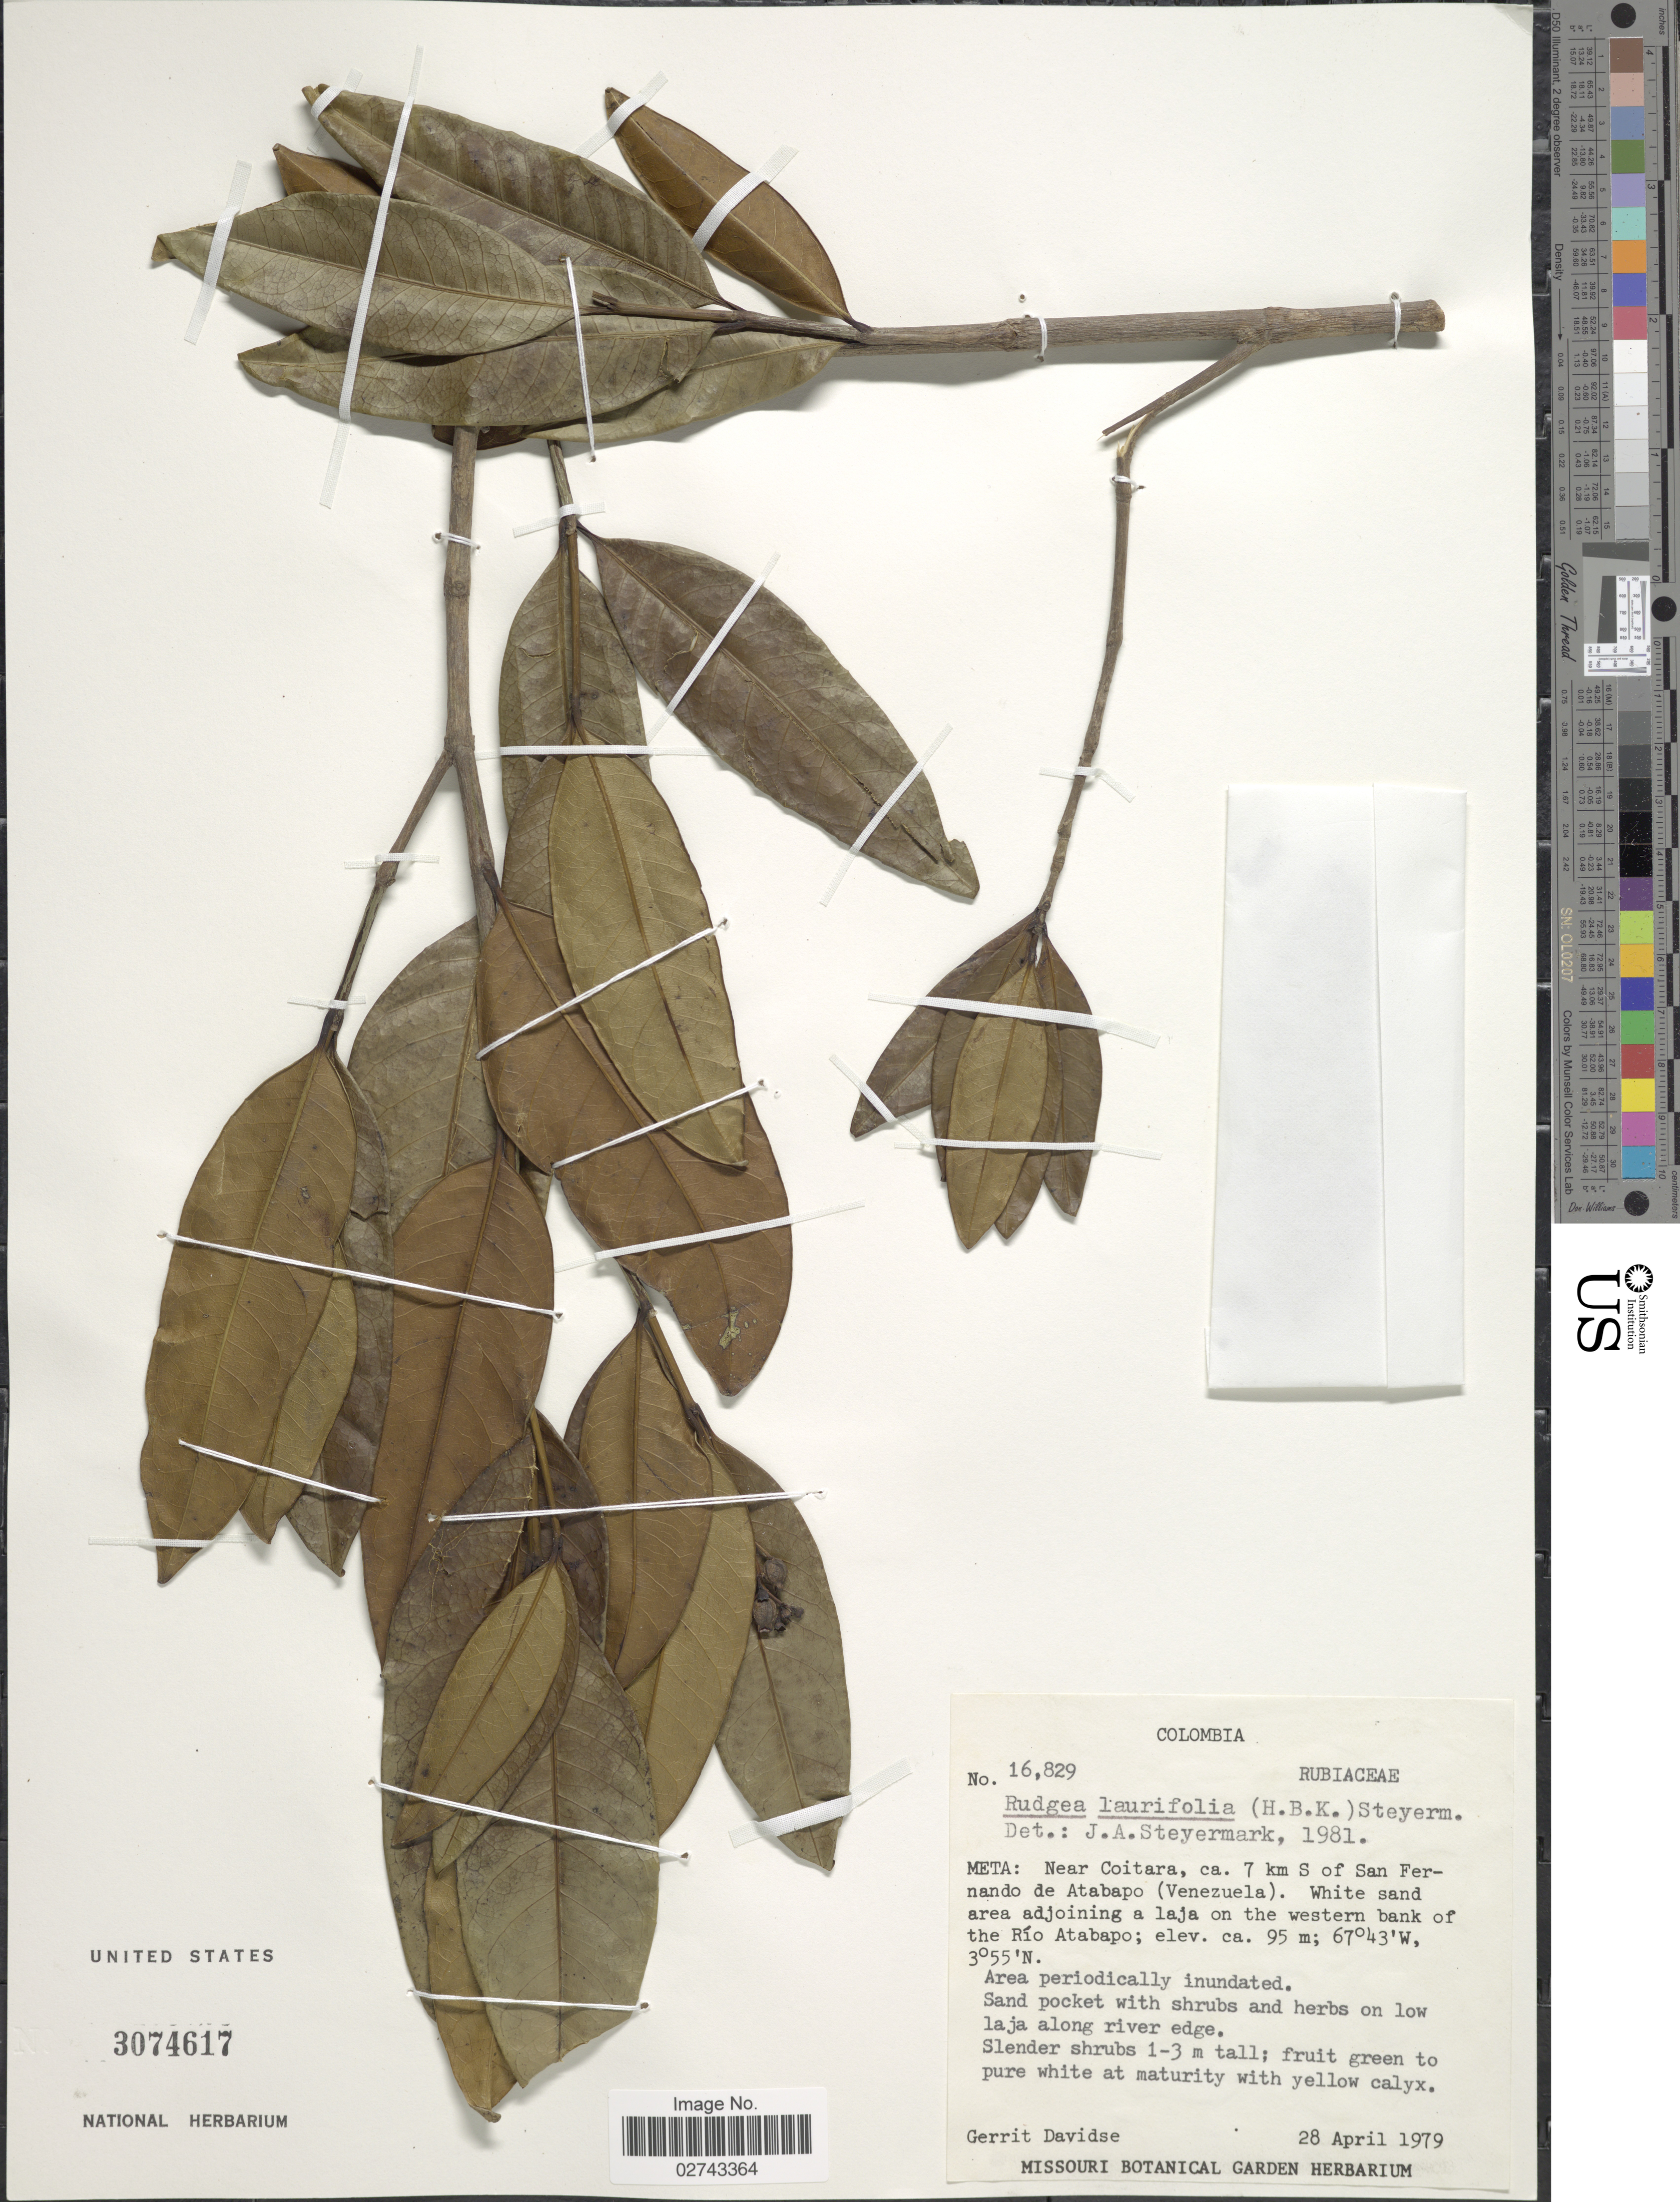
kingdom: Plantae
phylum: Tracheophyta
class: Magnoliopsida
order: Gentianales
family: Rubiaceae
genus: Rudgea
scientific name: Rudgea sclerocalyx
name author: (Müll. Arg.) Zappi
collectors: G. Davidse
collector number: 16829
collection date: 1979-04-28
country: Colombia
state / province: Meta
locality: Near Coitara, ca. 7 km S of San Fernando de Atabapo (Venezuela), white sand area adjoining a laja on the western bank of the Rio Atabapo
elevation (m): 95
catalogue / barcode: US 3074617